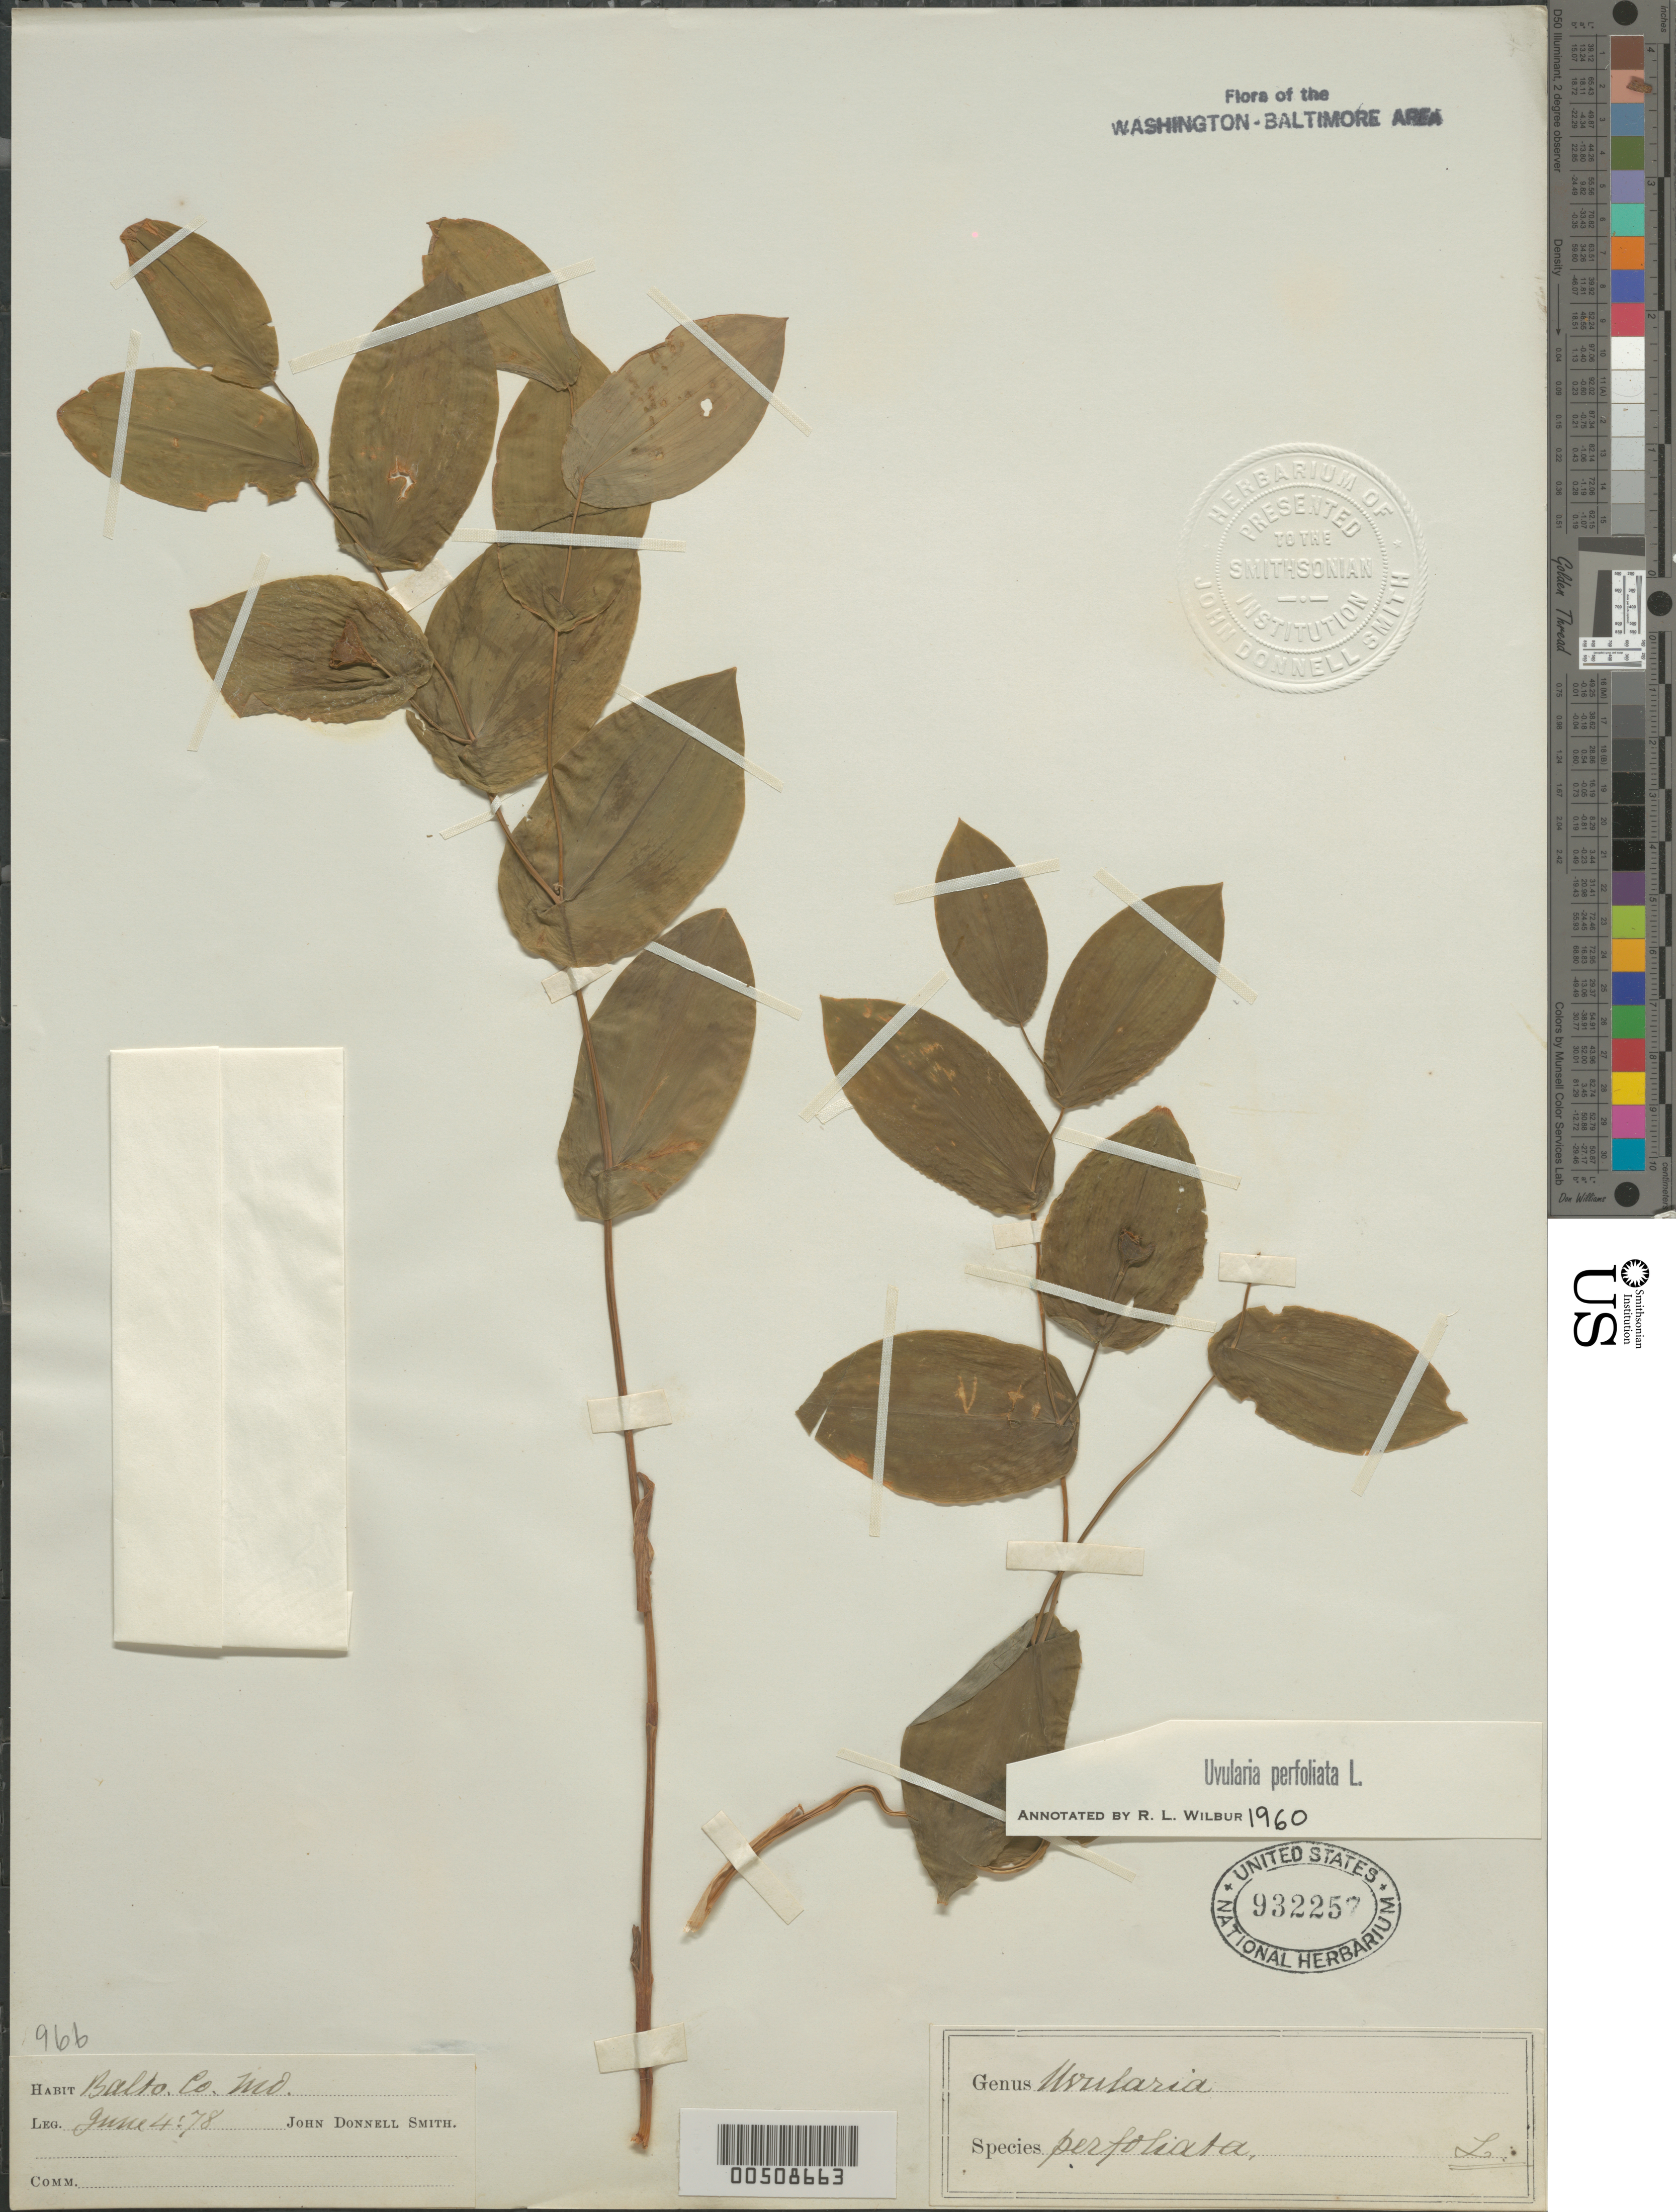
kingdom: Plantae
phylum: Tracheophyta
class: Liliopsida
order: Liliales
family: Colchicaceae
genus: Uvularia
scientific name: Uvularia perfoliata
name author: L.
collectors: J. Donnell Smith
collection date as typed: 04 Jun 1878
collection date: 1878-06-04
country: United States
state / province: Maryland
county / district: Baltimore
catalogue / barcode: US 932257